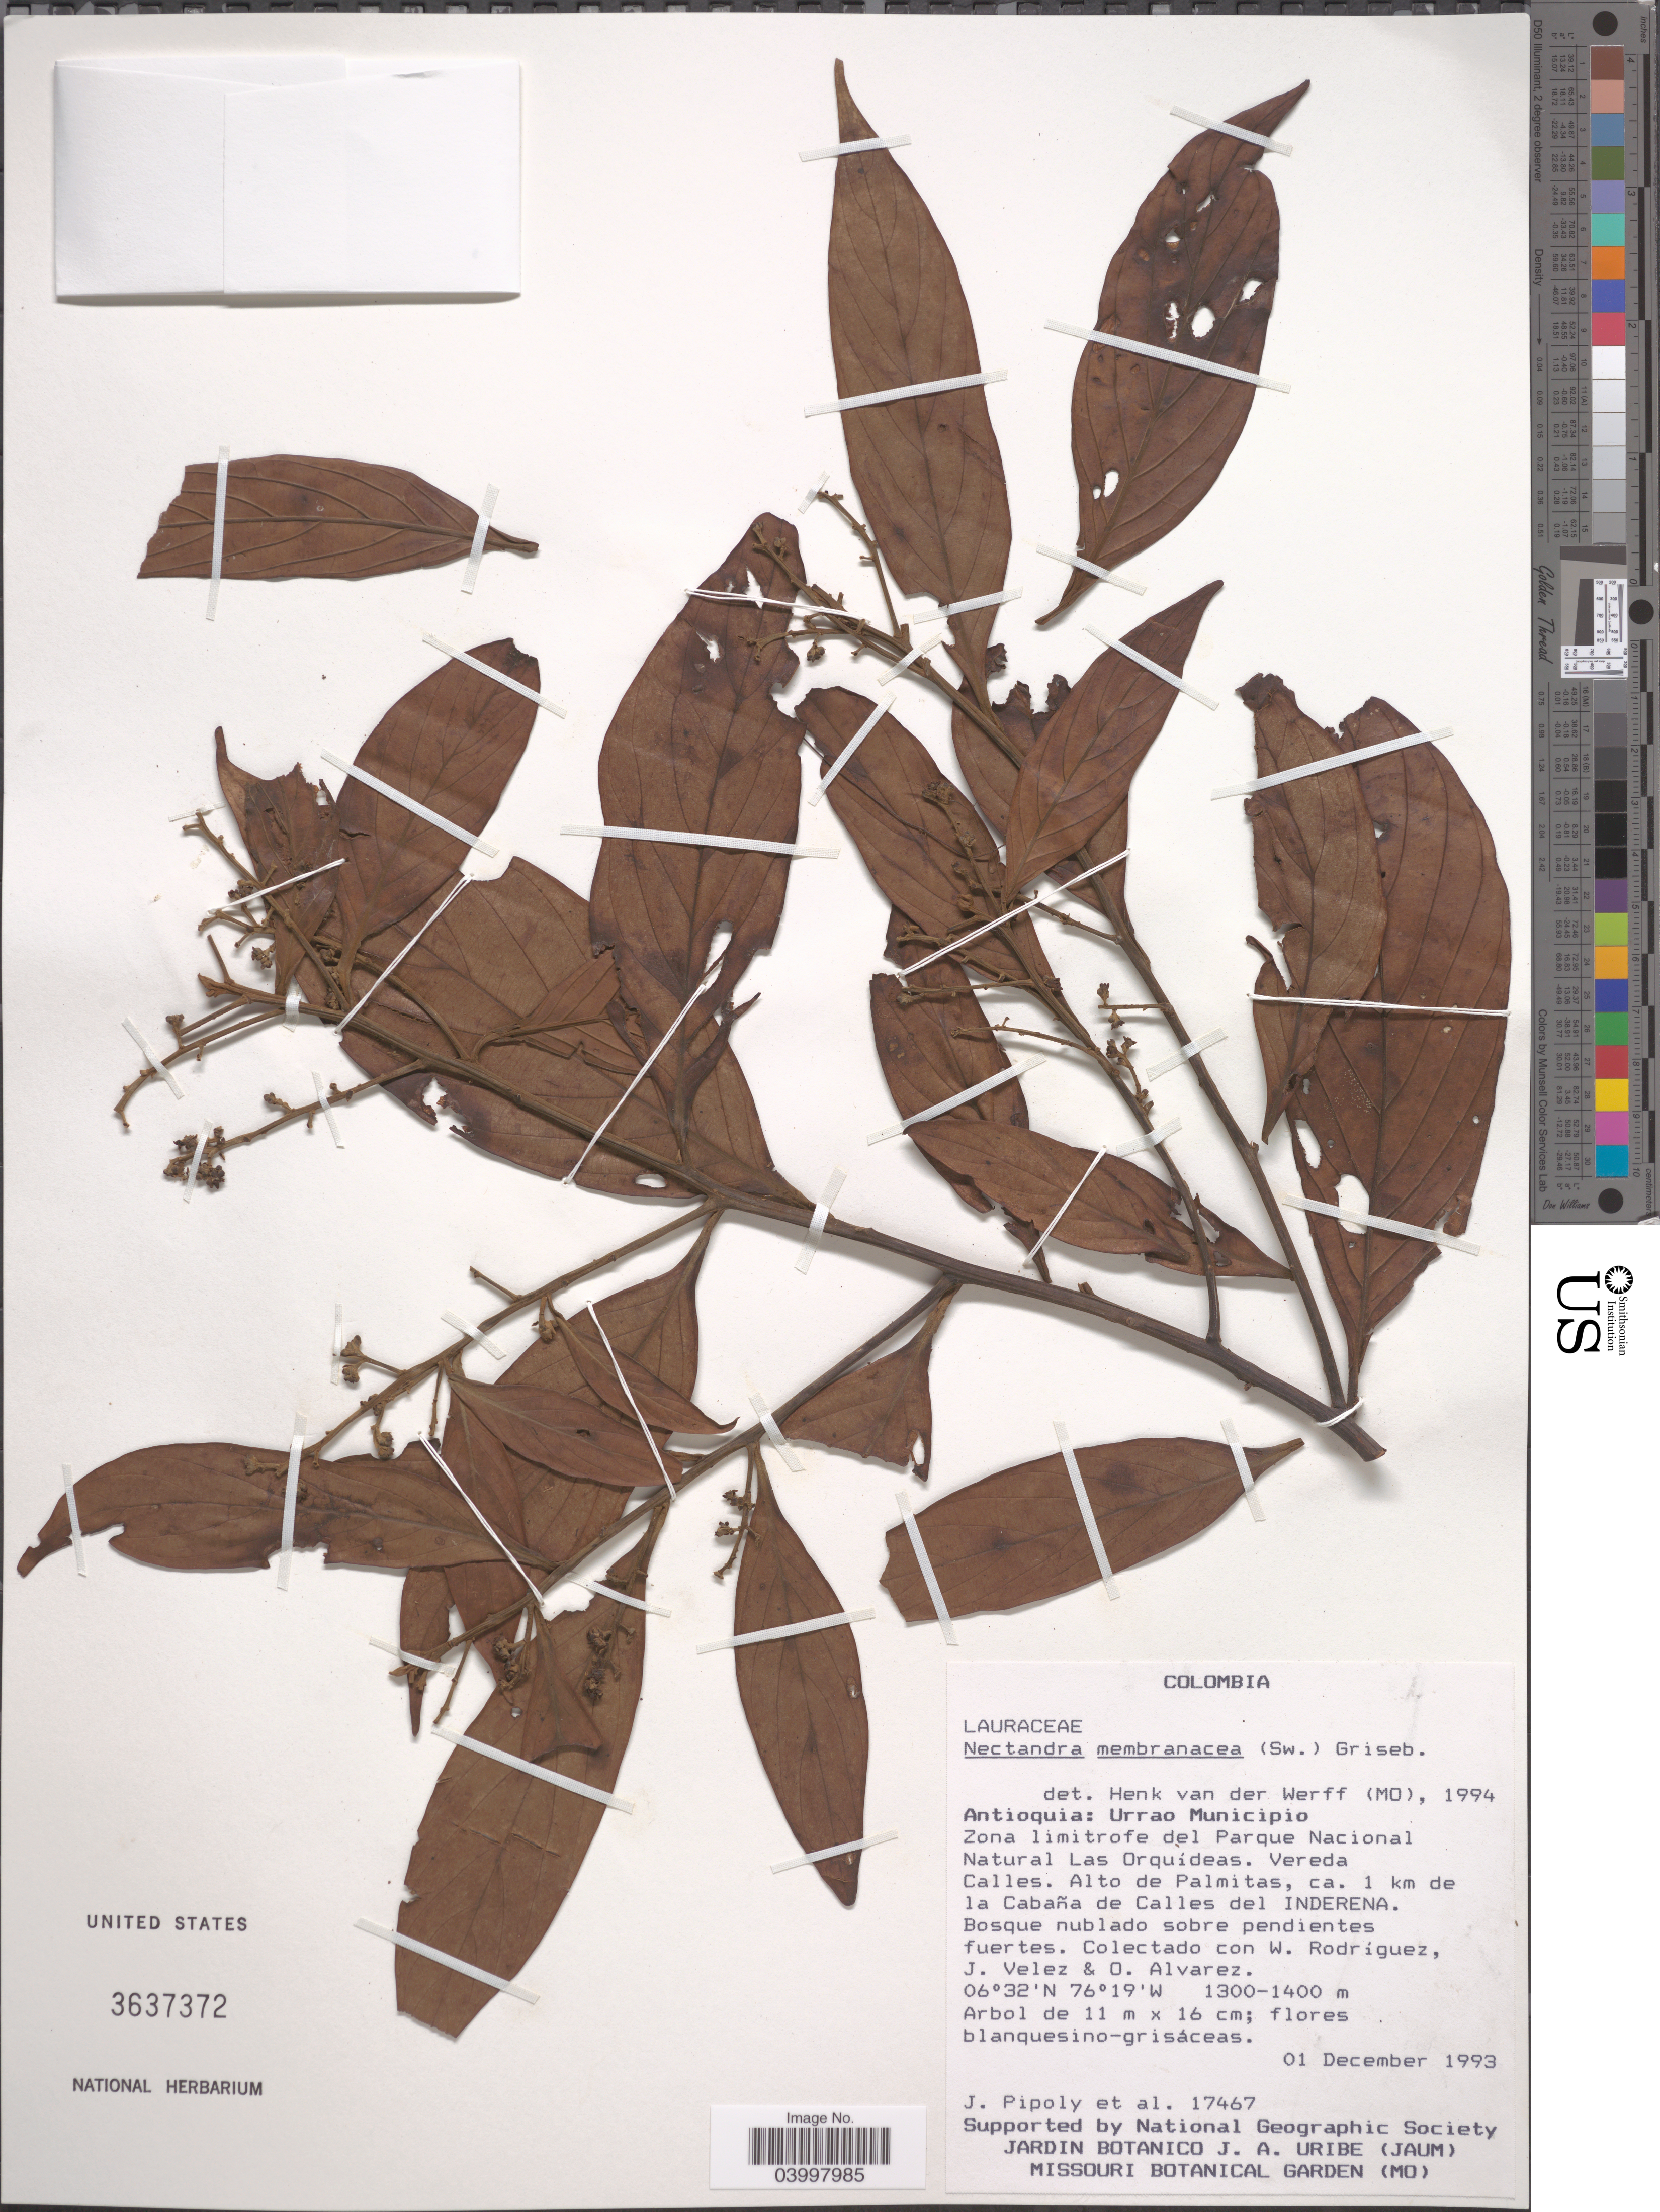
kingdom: Plantae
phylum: Tracheophyta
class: Magnoliopsida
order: Laurales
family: Lauraceae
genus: Nectandra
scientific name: Nectandra membranacea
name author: (Sw.) Griseb.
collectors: J. J. Pipoly, W. Rodriguez, J. Velez & O. Alvarez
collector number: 17467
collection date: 1993-12-01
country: Colombia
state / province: Antioquia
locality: Urrao Municipio. Zona limitrofe del Parque Nacional Natural Las Orquídeas. Vereda Calles. Alto de Palmitas, ca. 1 km de la Cabaña de Calles del Inderena.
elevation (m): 1300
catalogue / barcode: US 3637372